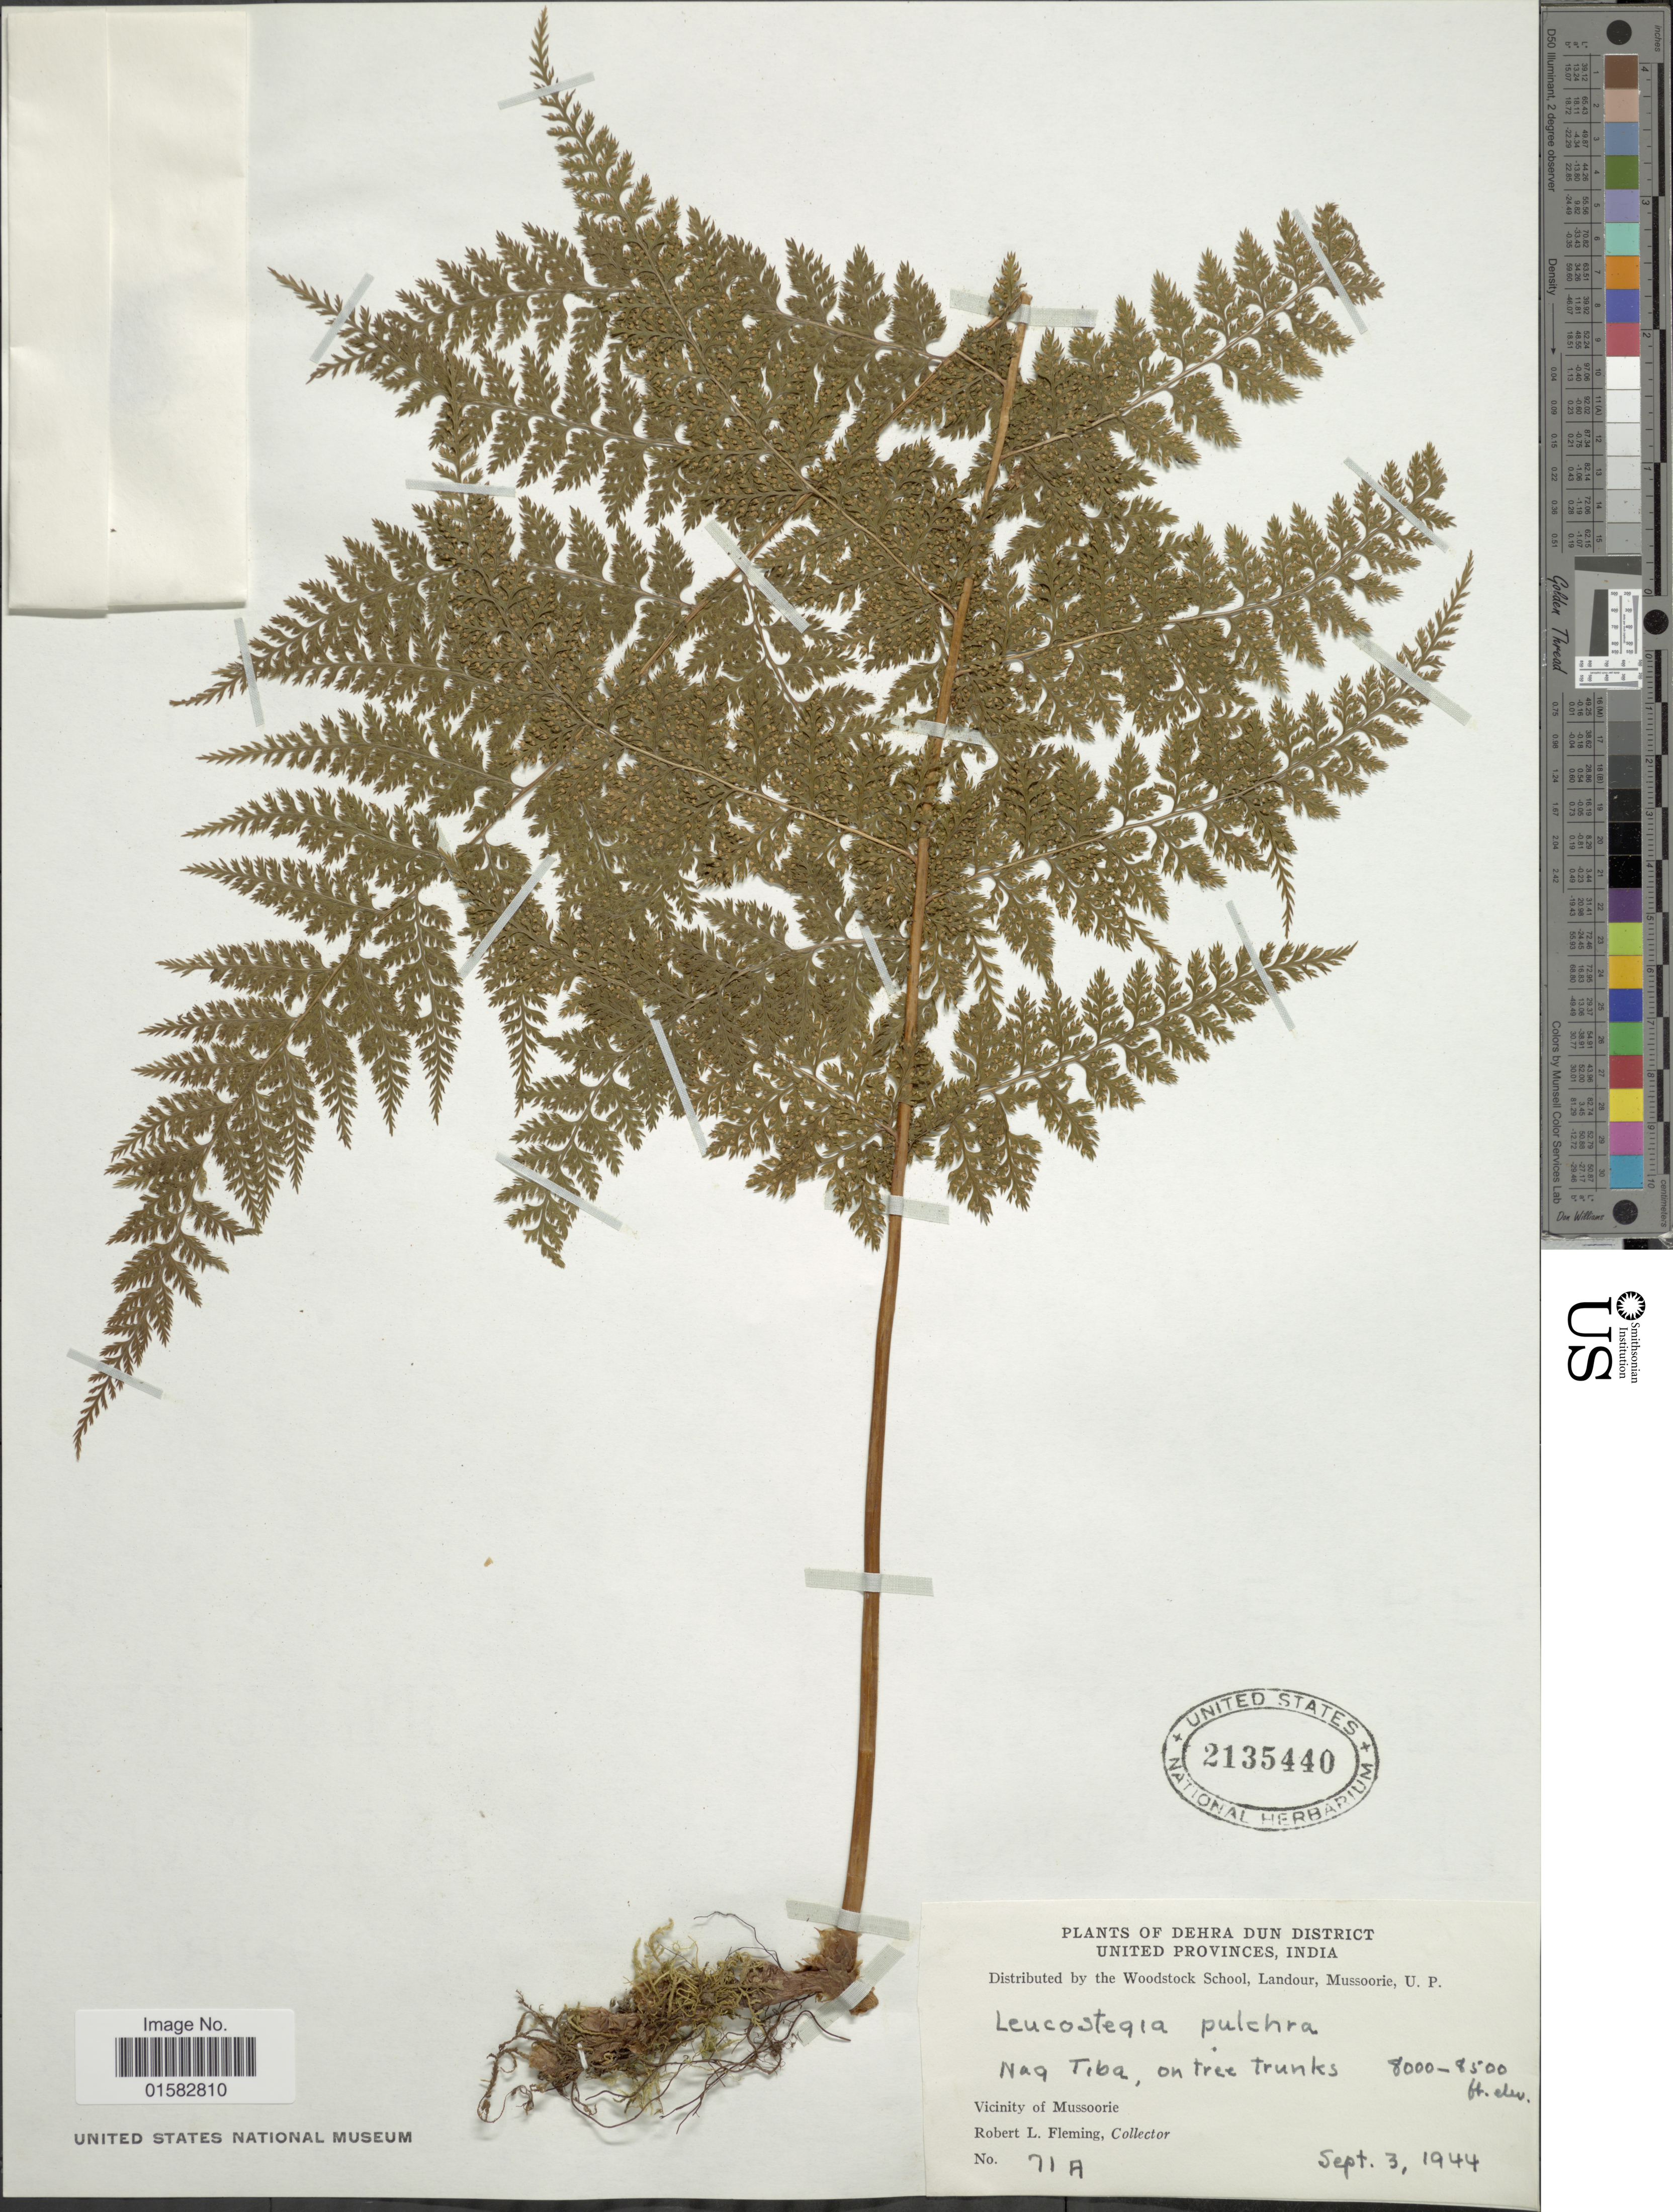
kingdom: Plantae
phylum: Tracheophyta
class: Polypodiopsida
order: Polypodiales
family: Davalliaceae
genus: Davallia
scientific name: Davallia pulchra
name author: D. Don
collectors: R. Fleming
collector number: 71A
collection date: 1944-09-03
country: India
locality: Dehra Dun District, United Provinces, Nag Tiba, Vicinity of Mussoorie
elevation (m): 2438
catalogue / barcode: US 2135400